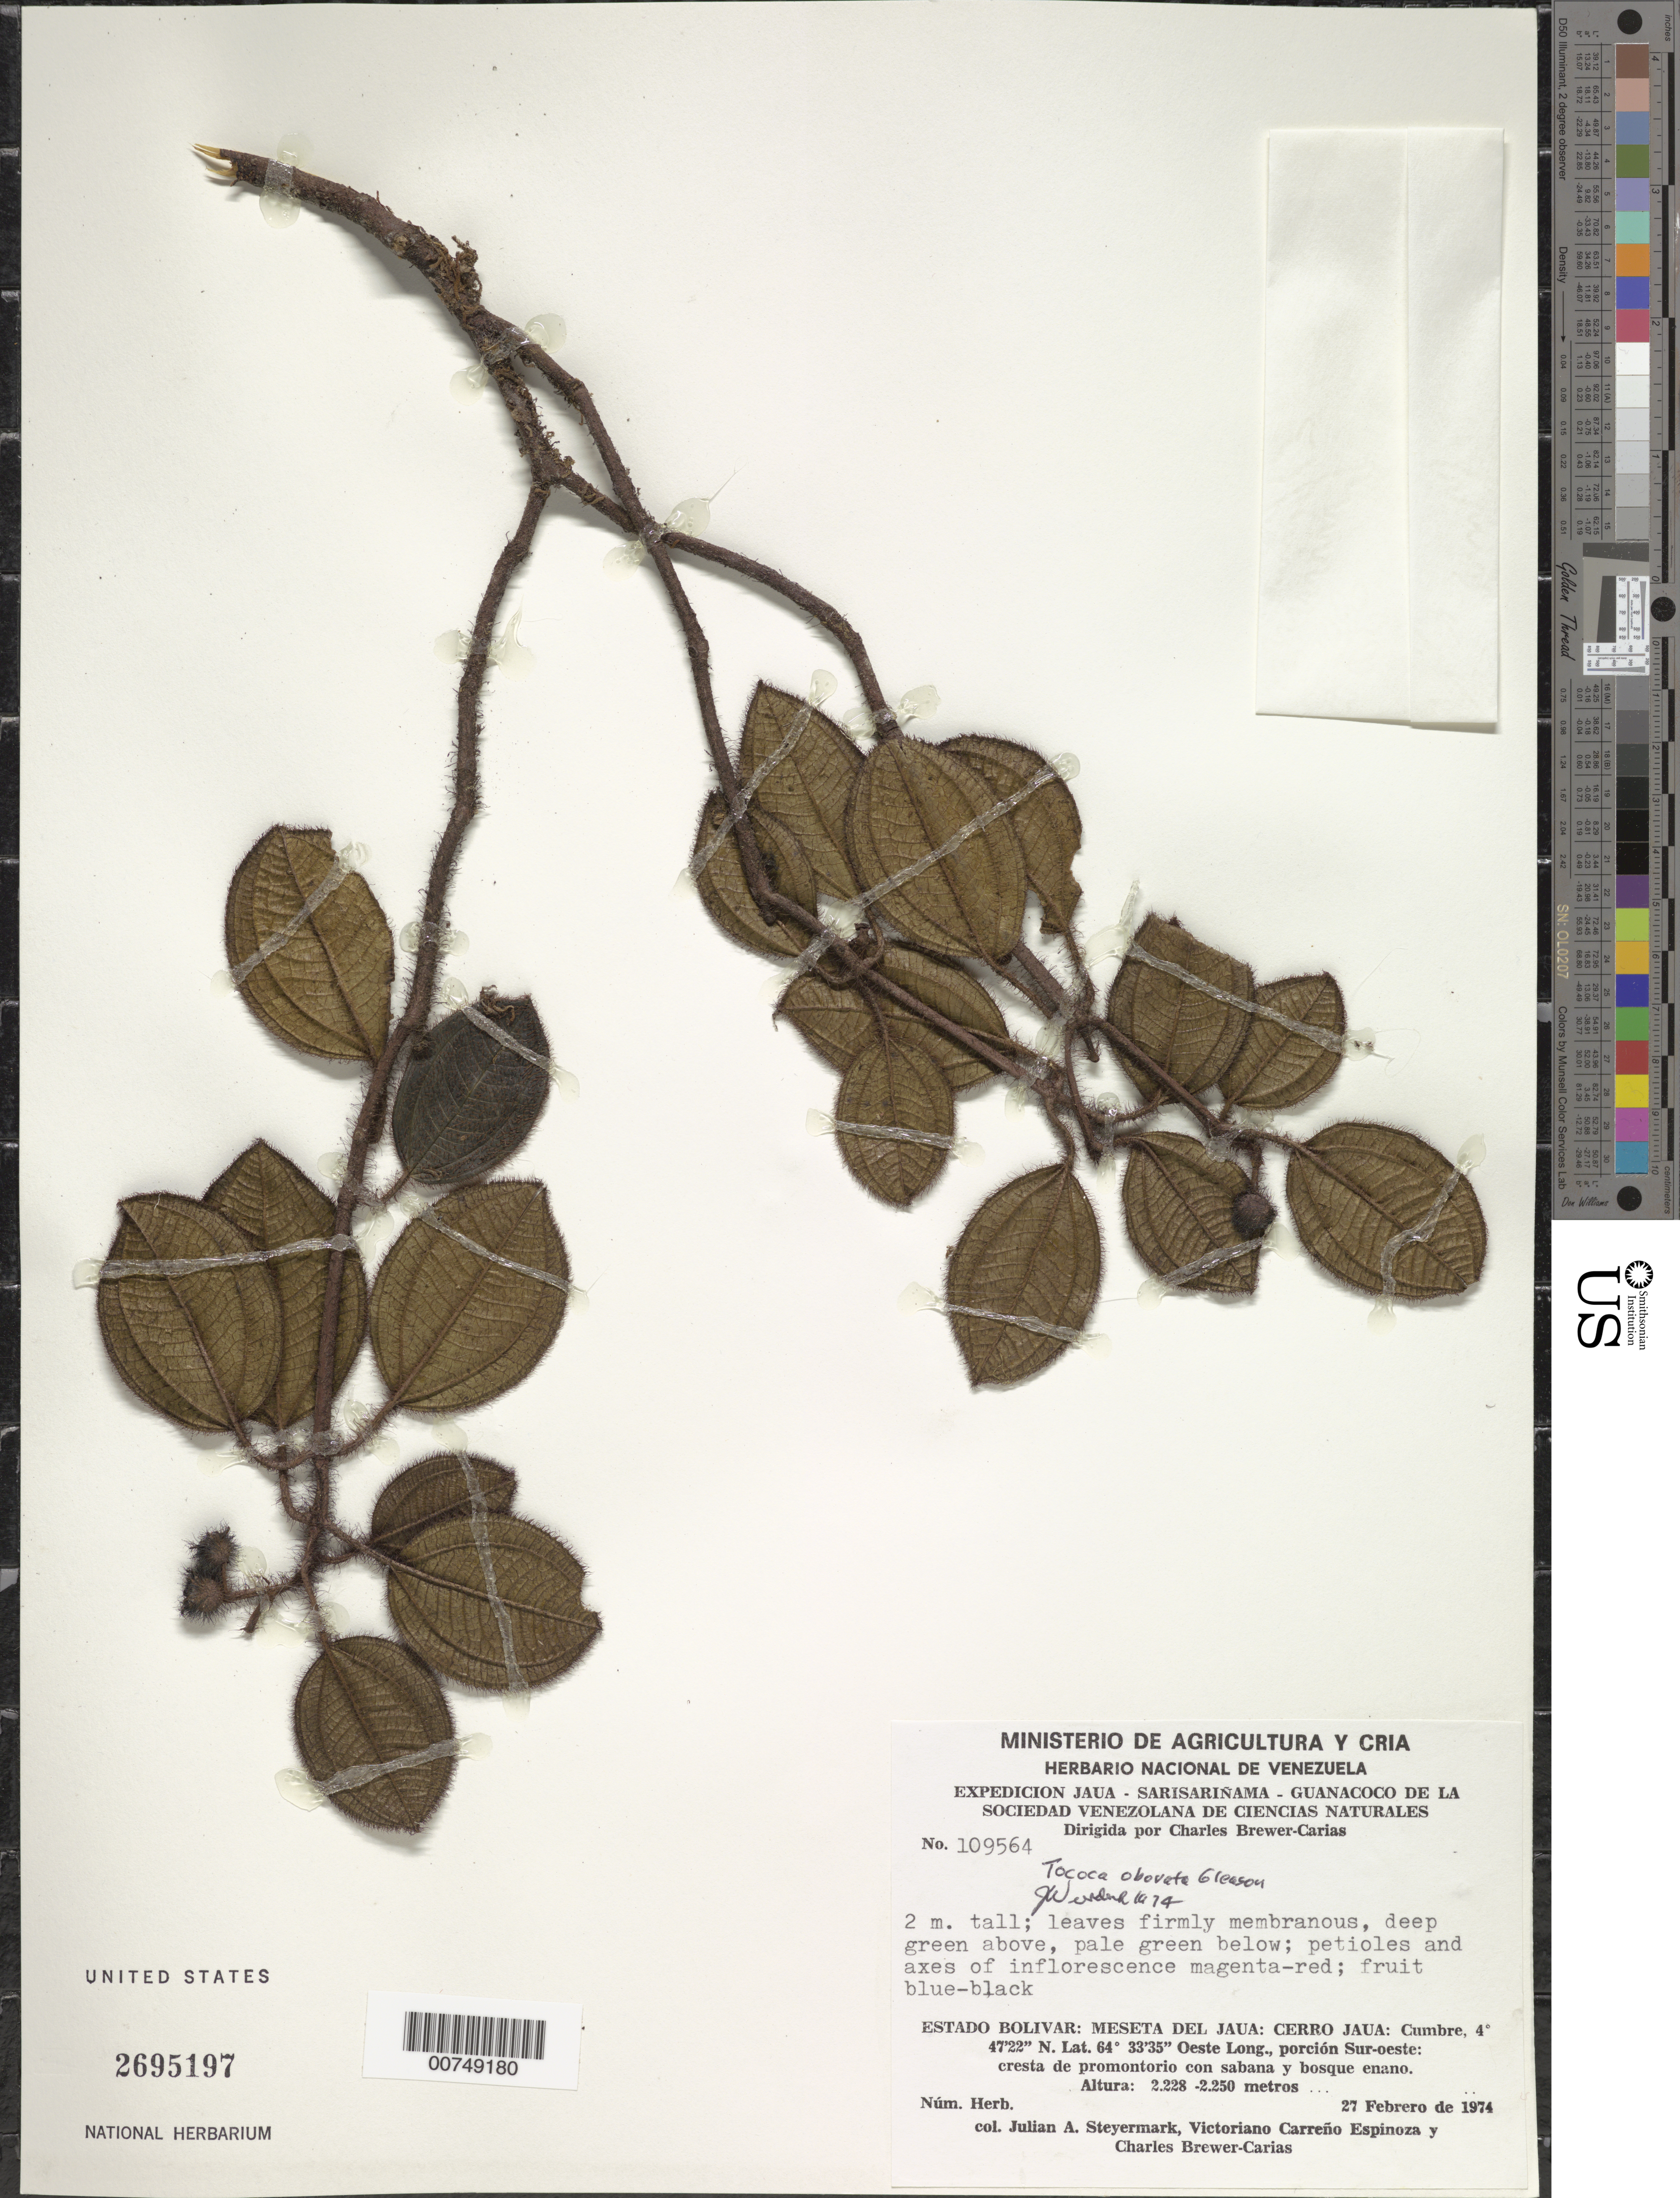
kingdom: Plantae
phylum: Tracheophyta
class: Magnoliopsida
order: Myrtales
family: Melastomataceae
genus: Tococa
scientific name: Tococa obovata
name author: Gleason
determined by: Wurdack, John J., (US), US (UNITED STATES)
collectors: J. Steyermark, V. Carreño E. & C. Brewer-Carias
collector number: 109564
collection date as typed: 27-Feb-74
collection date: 1974-02-27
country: Venezuela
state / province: Bolívar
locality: Meseta del Jaua: Cerro Jaua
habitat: Cresta de promontorio con sabana y bosque enano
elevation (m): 2228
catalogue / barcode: US 2695197